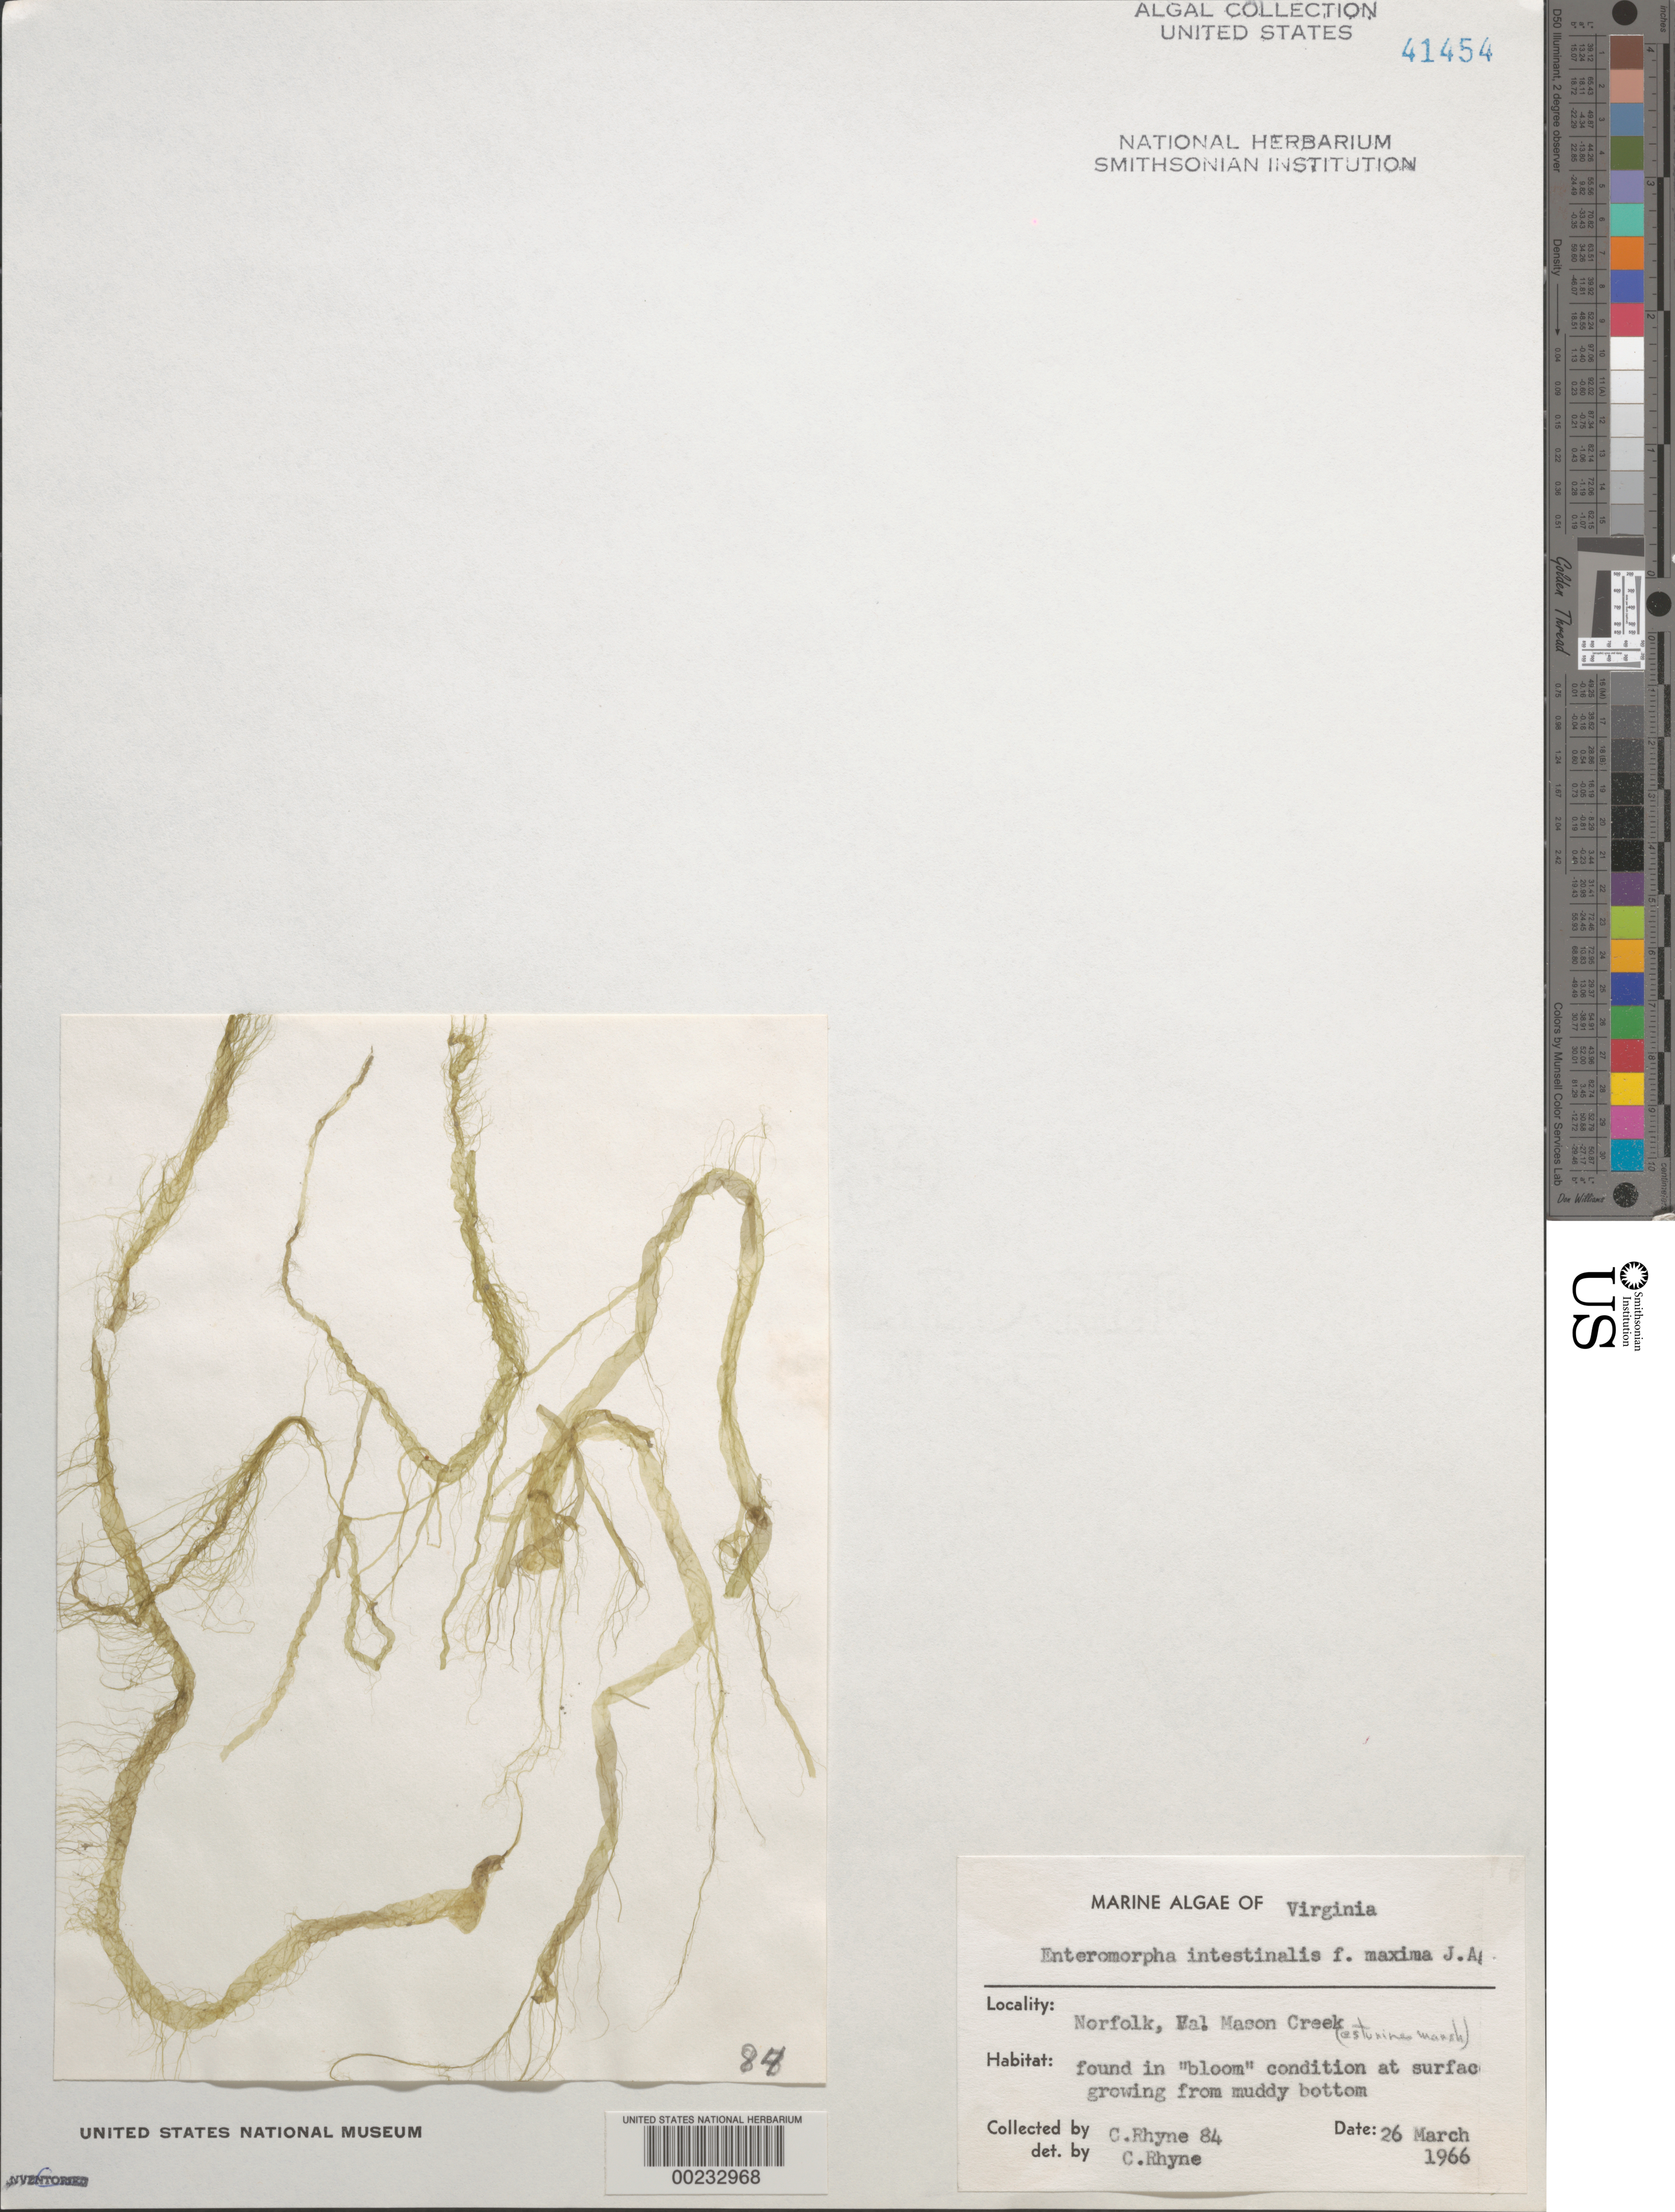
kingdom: Plantae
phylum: Chlorophyta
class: Ulvophyceae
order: Ulvales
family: Ulvaceae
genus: Ulva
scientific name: Ulva intestinalis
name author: L.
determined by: Algae name updating Project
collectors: C. Rhyne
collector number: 84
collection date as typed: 26 Mar 1966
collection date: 1966-03-26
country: United States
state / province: Virginia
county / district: City of Norfolk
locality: Norfolk, Mason Creek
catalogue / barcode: US 41454